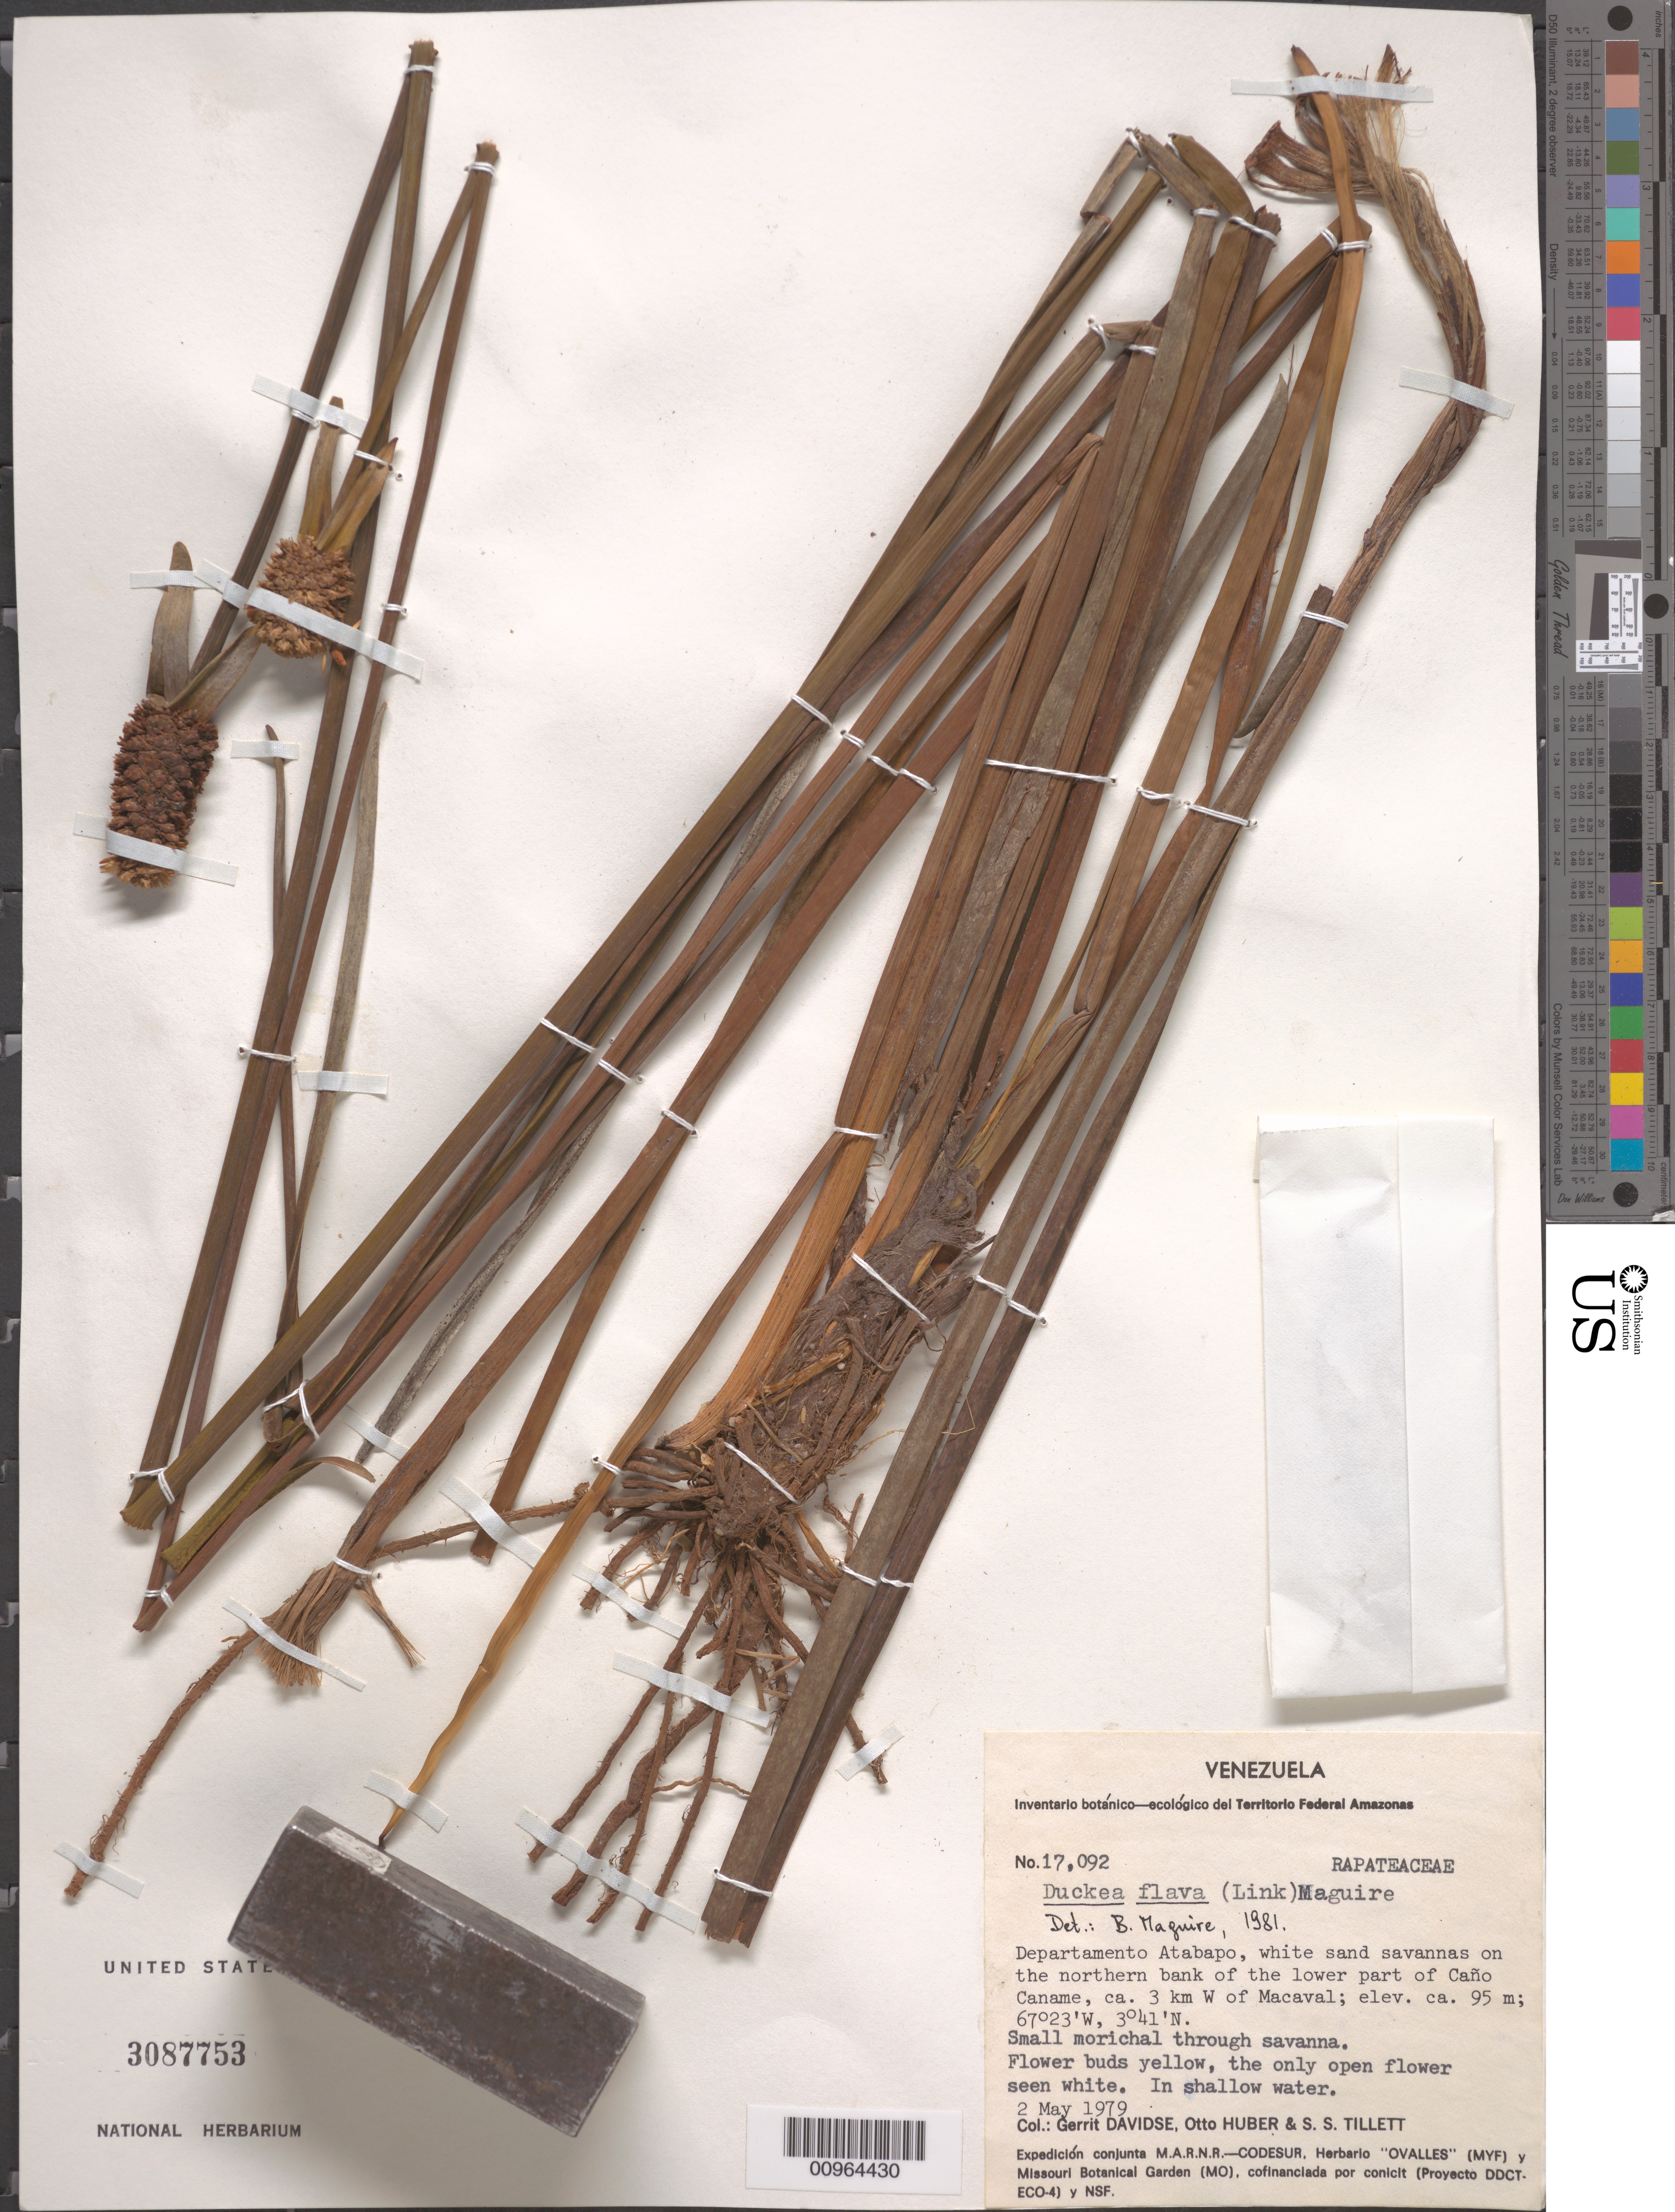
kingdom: Plantae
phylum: Tracheophyta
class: Liliopsida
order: Poales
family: Rapateaceae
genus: Duckea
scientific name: Duckea flava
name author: (Link) Maguire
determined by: Maguire, Bassett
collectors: G. Davidse, O. Huber & S. S. Tillett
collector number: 17092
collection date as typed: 2-May-79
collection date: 1979-05-02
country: Venezuela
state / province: Amazonas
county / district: Atabapo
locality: Caño Caname, ca. 3 km W of Macaval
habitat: White sand savanna on N bank of caño; small morichal through savanna; in shallow water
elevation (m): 95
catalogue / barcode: US 3087753